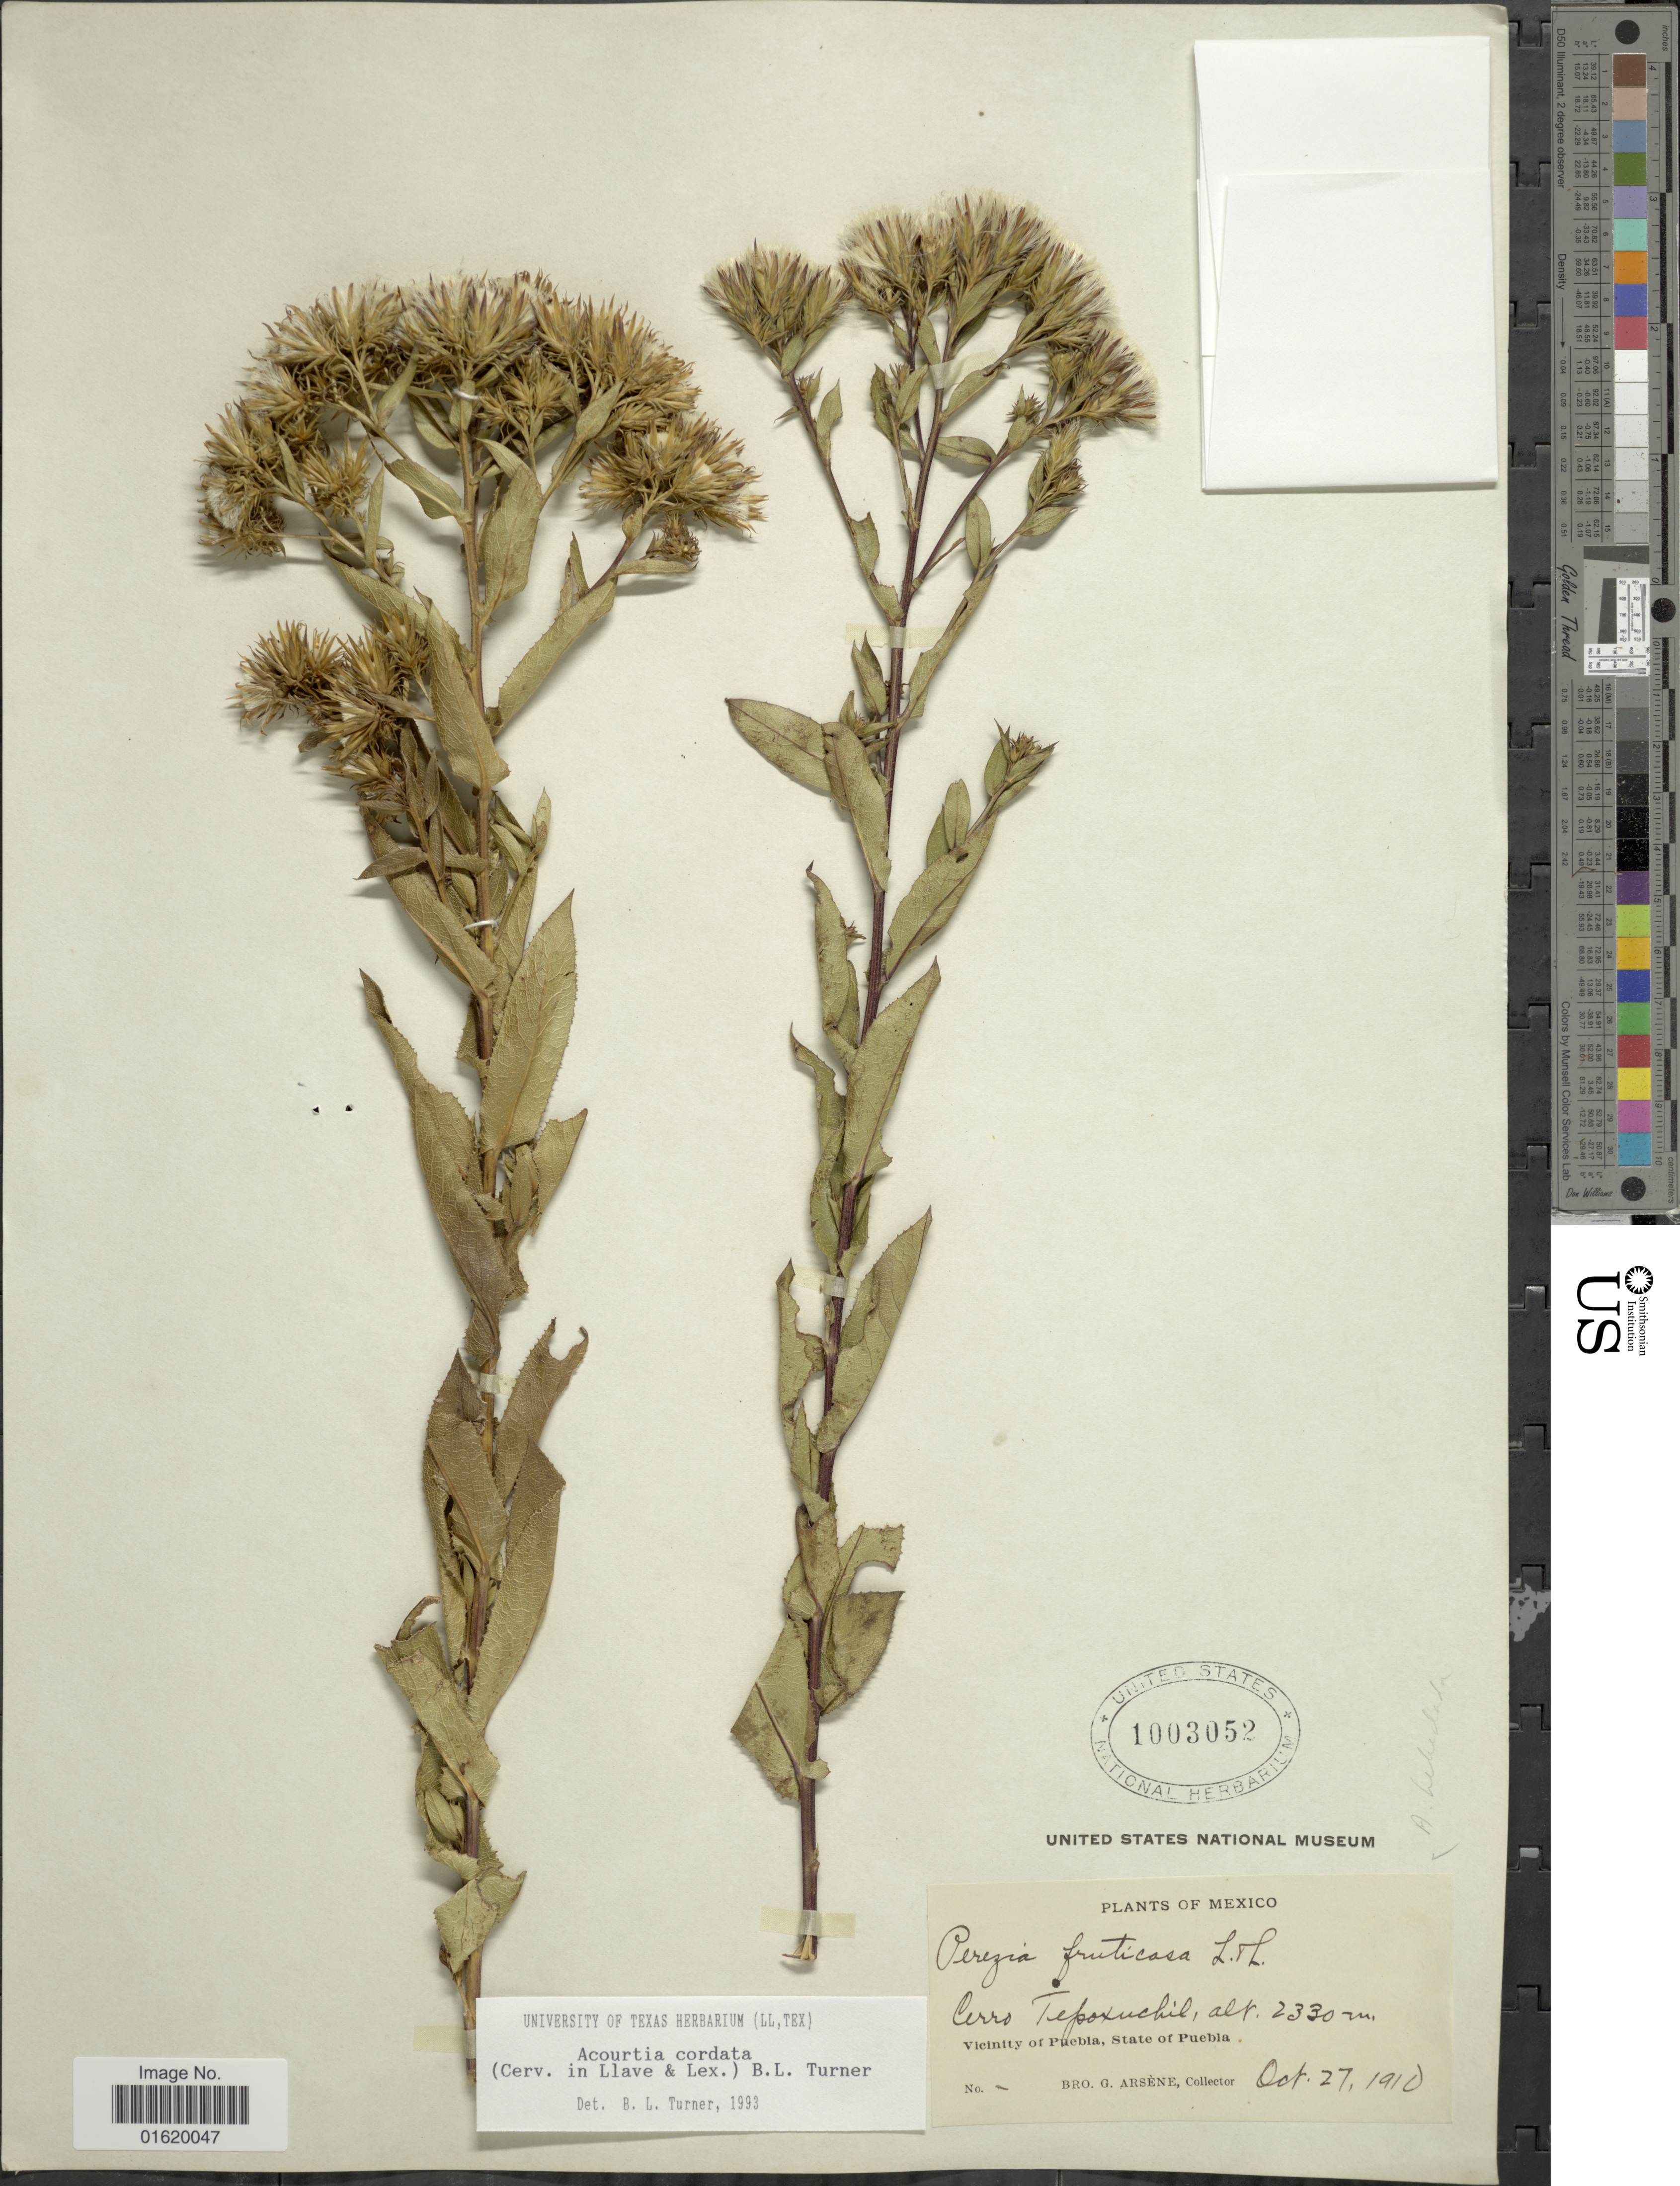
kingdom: Plantae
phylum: Tracheophyta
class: Magnoliopsida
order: Asterales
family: Asteraceae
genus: Acourtia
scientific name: Acourtia cordata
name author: (Cerv.) B.L. Turner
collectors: Bro. G. Arsène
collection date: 1910-10-27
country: Mexico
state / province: Puebla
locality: Cerro Tepoxuchil, vicinity of Puebla, State of Puebla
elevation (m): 2330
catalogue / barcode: US 1003052